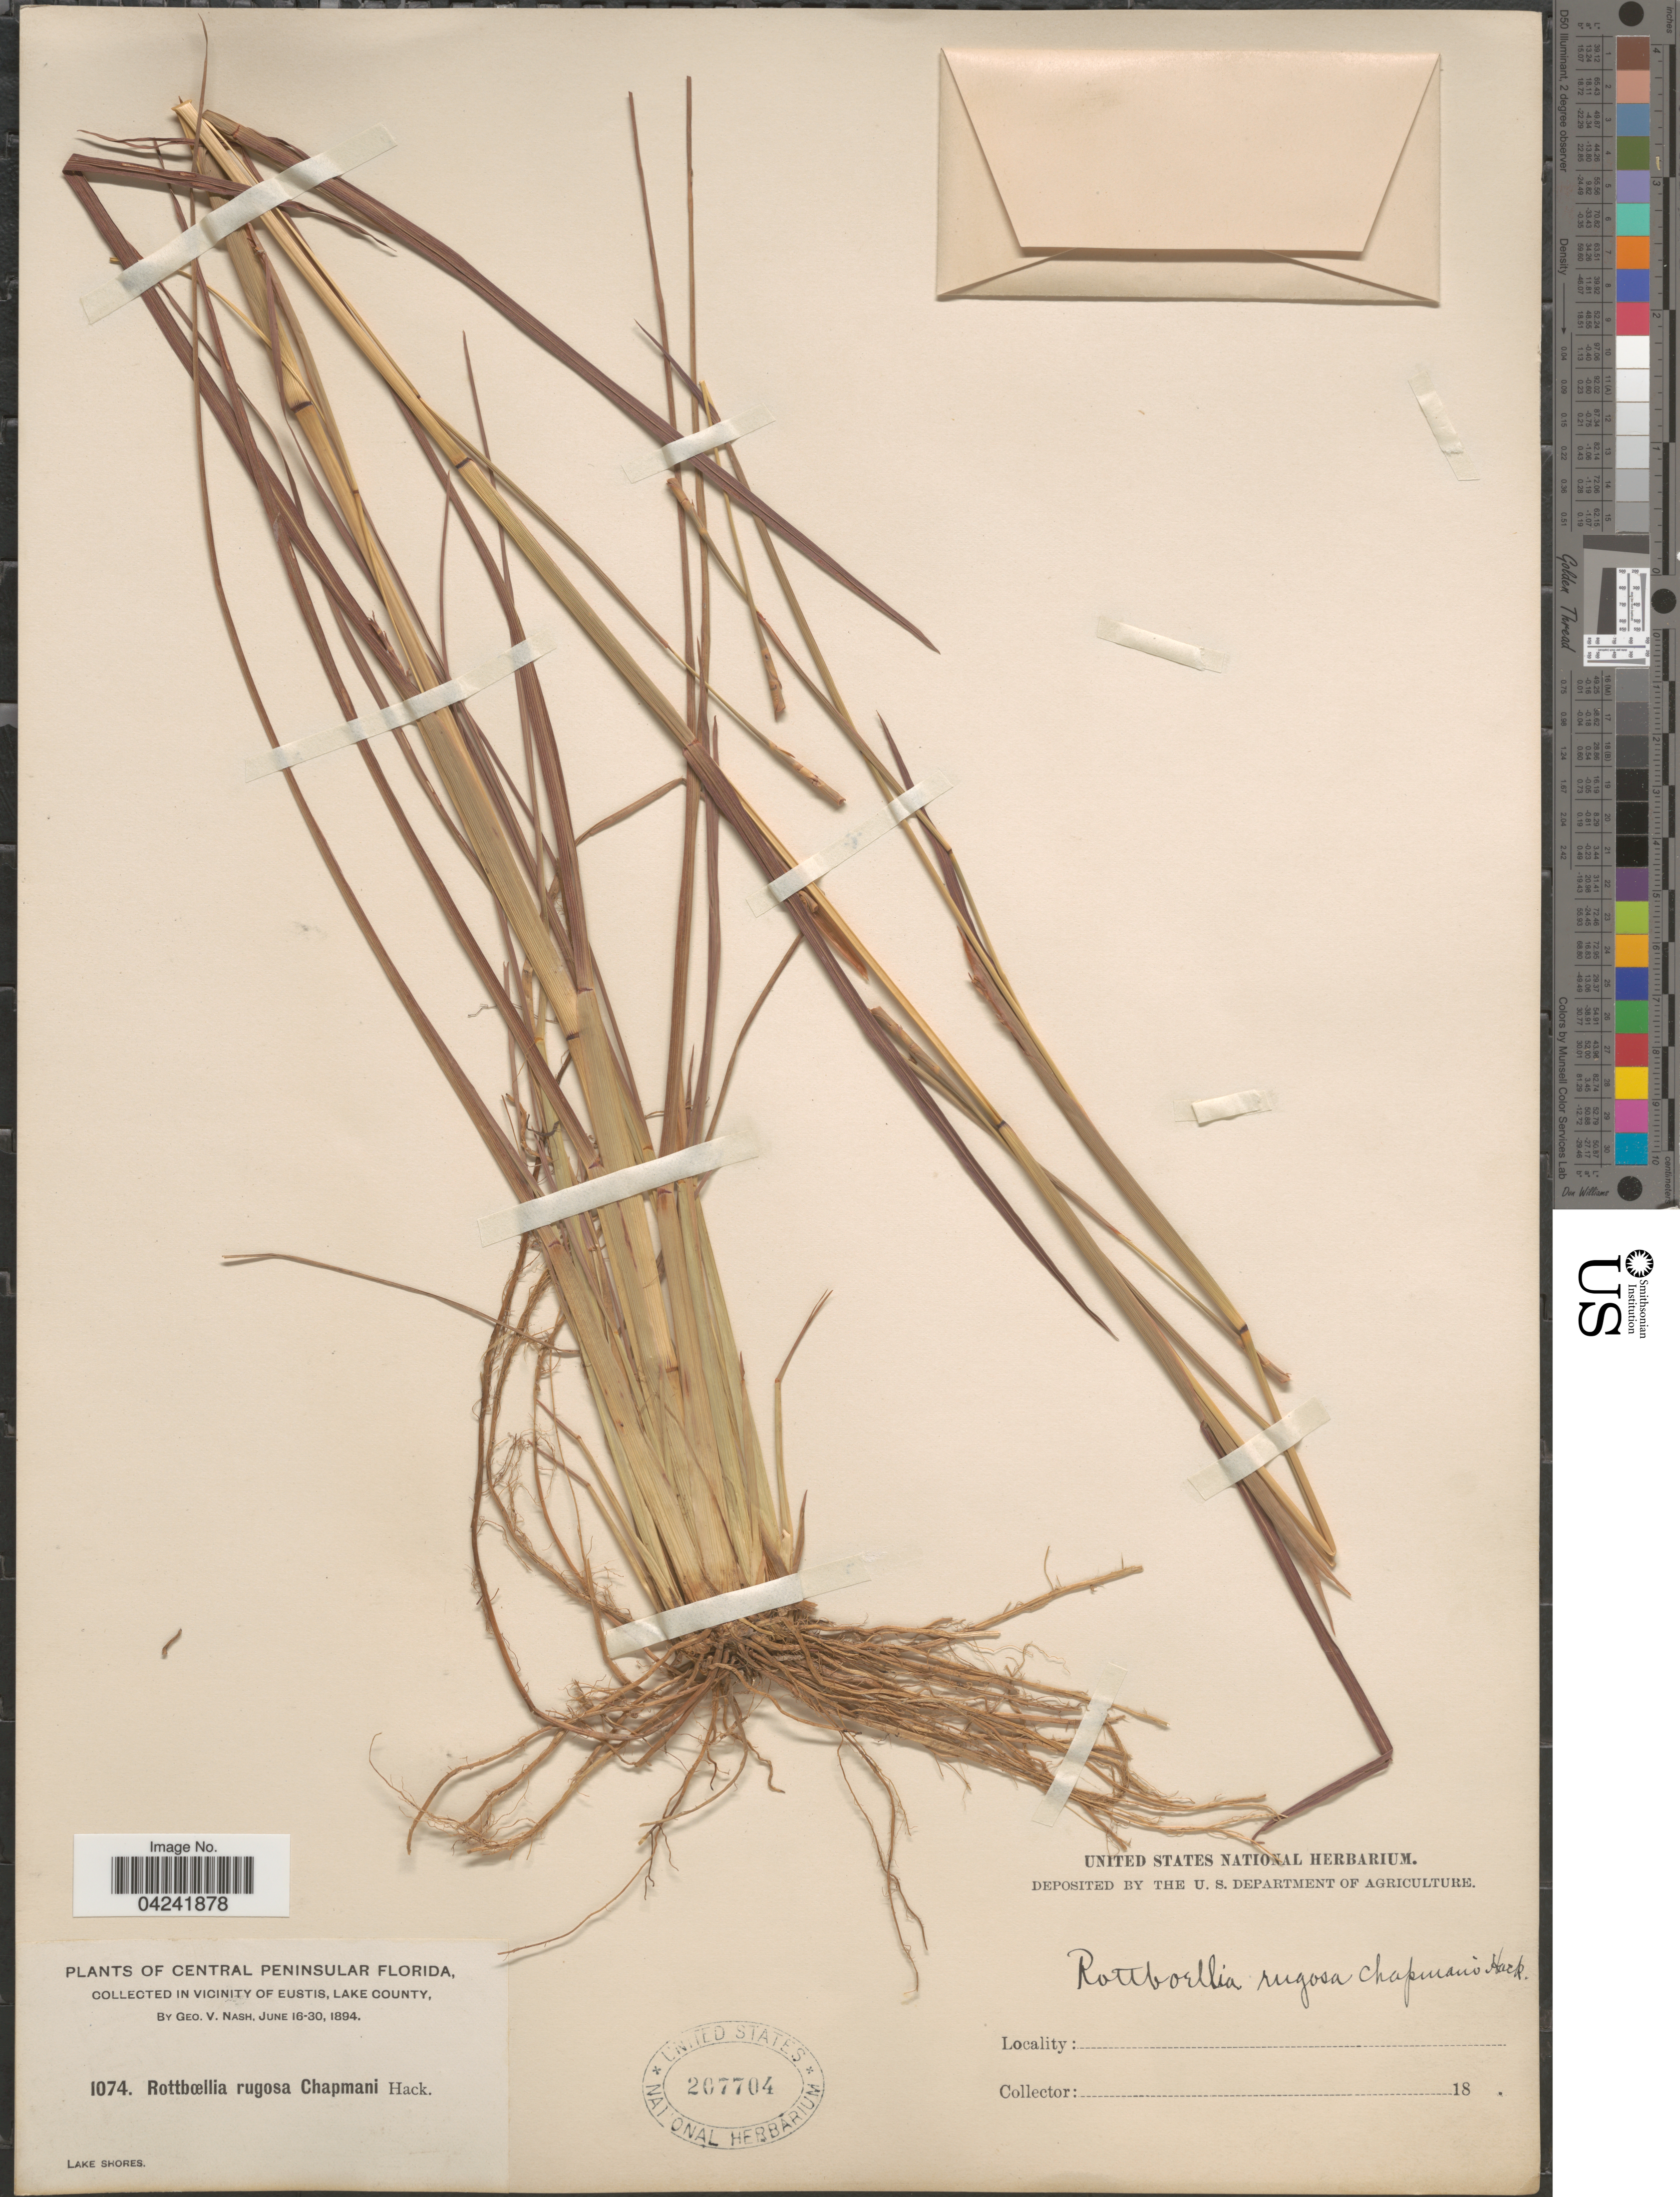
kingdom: Plantae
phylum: Tracheophyta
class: Liliopsida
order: Poales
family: Poaceae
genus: Mnesithea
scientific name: Mnesithea tuberculosa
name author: (Nash) de Koning & Sosef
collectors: G. V. Nash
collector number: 1074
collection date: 1894-06-16/1894-06-30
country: United States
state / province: Florida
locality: Central Peninsular Florida. In vicinity of Eustis, Lake County. Lake shores.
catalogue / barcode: US 207704